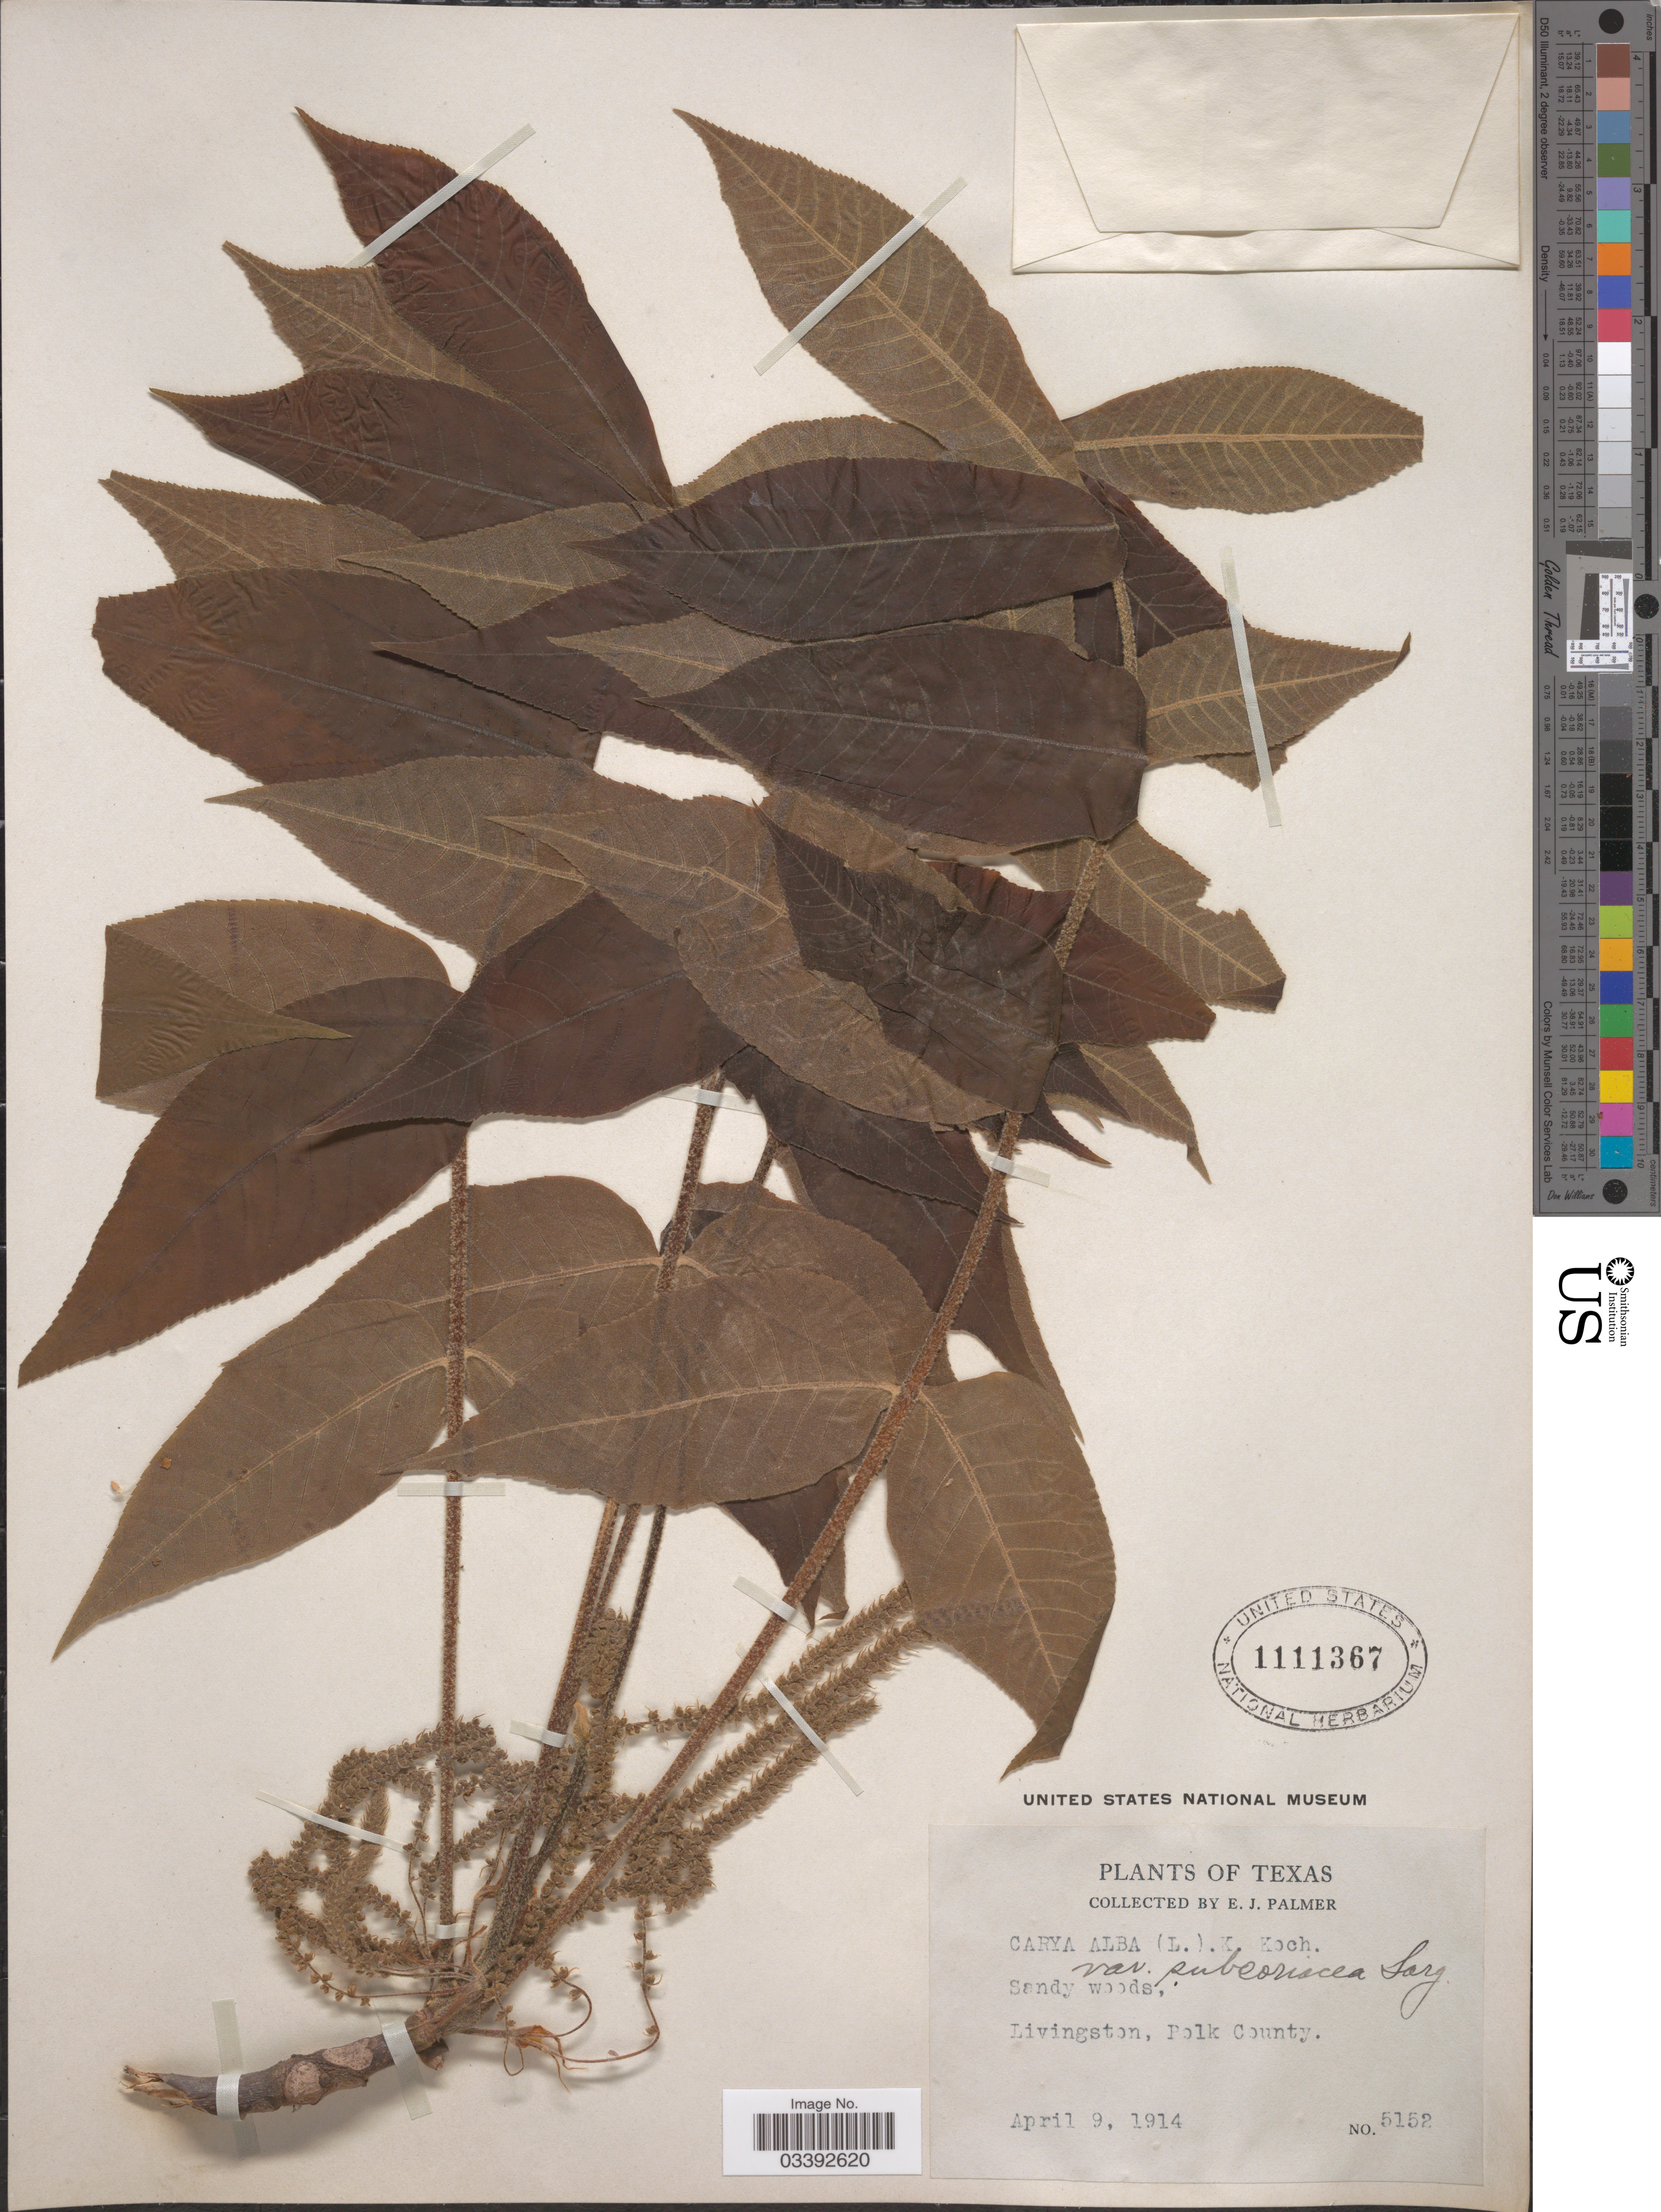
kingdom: Plantae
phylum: Tracheophyta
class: Magnoliopsida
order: Fagales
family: Juglandaceae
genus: Carya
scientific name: Carya tomentosa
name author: (Lam.) Nutt.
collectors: E. J. Palmer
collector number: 5152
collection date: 1914-04-09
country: United States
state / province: Texas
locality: Livingston, Polk County.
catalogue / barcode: US 1111367